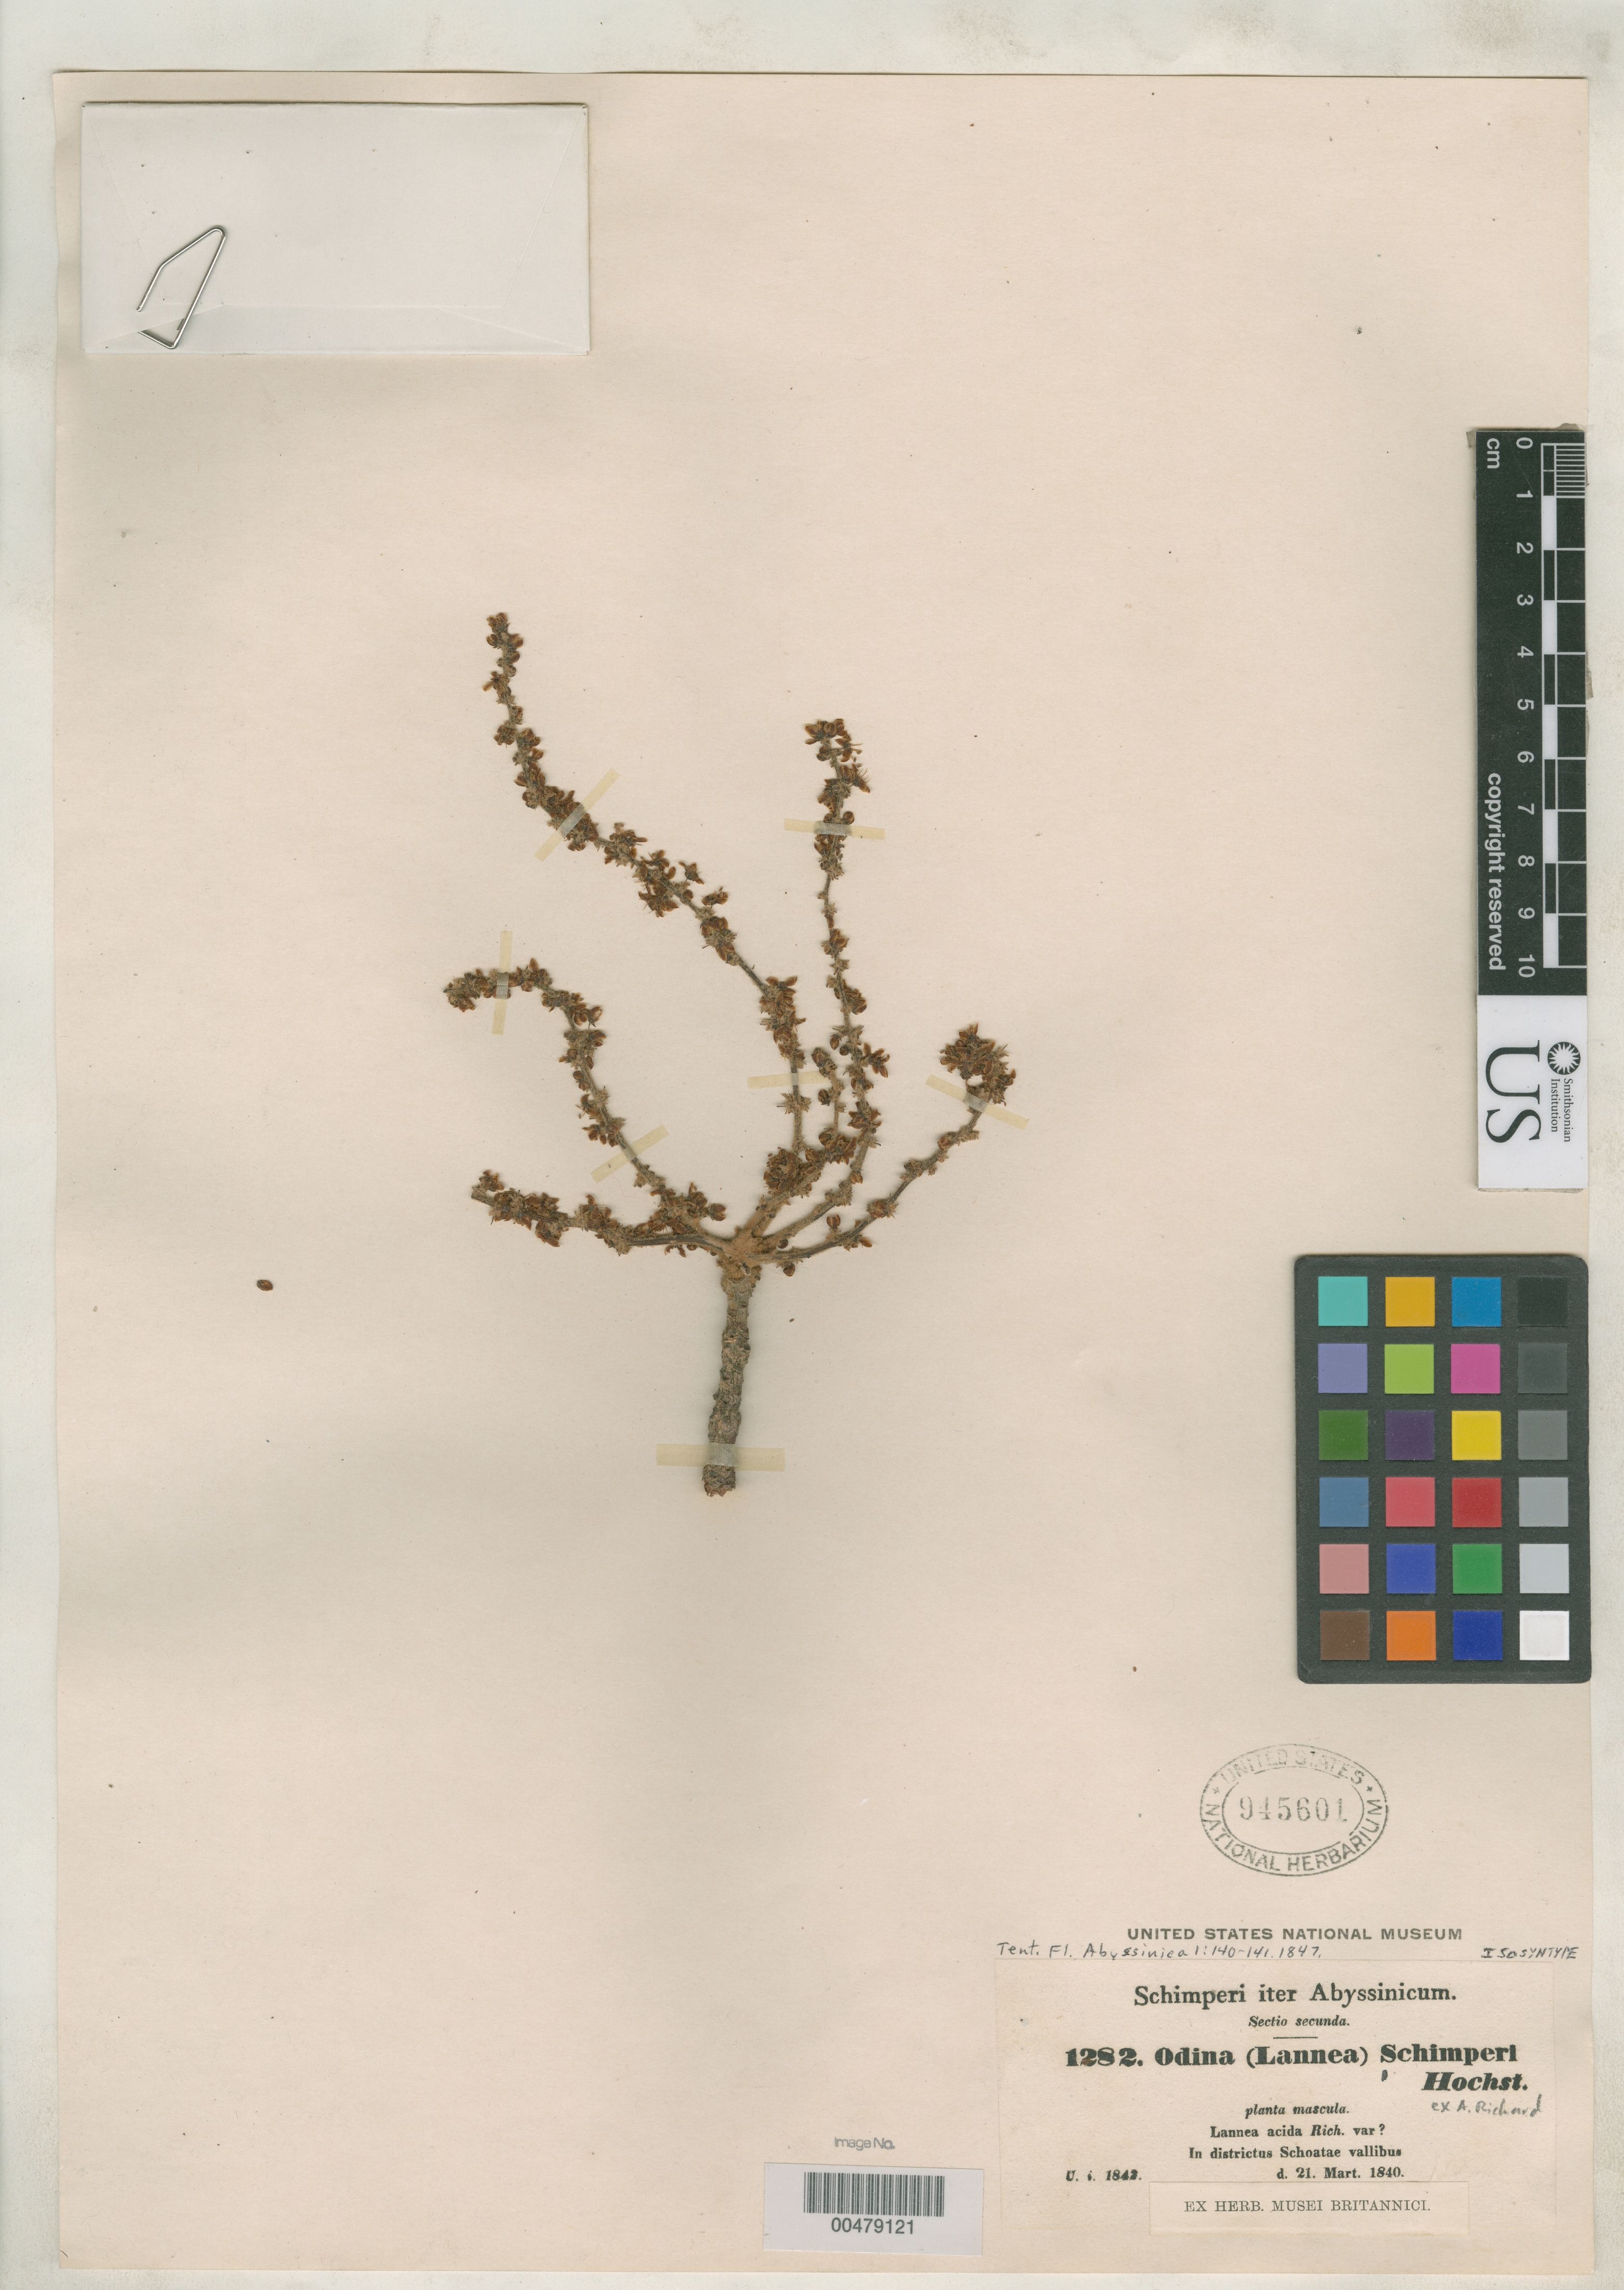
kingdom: Plantae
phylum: Tracheophyta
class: Magnoliopsida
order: Sapindales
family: Anacardiaceae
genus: Odina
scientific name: Odina schimperi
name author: Hochst. ex A. Rich.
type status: Isotype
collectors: G. W. Schimper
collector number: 1282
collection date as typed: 21 Mar 1840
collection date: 1840-03-21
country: Ethiopia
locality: In Districta Schotae vallibus. [?].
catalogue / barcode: US 945601